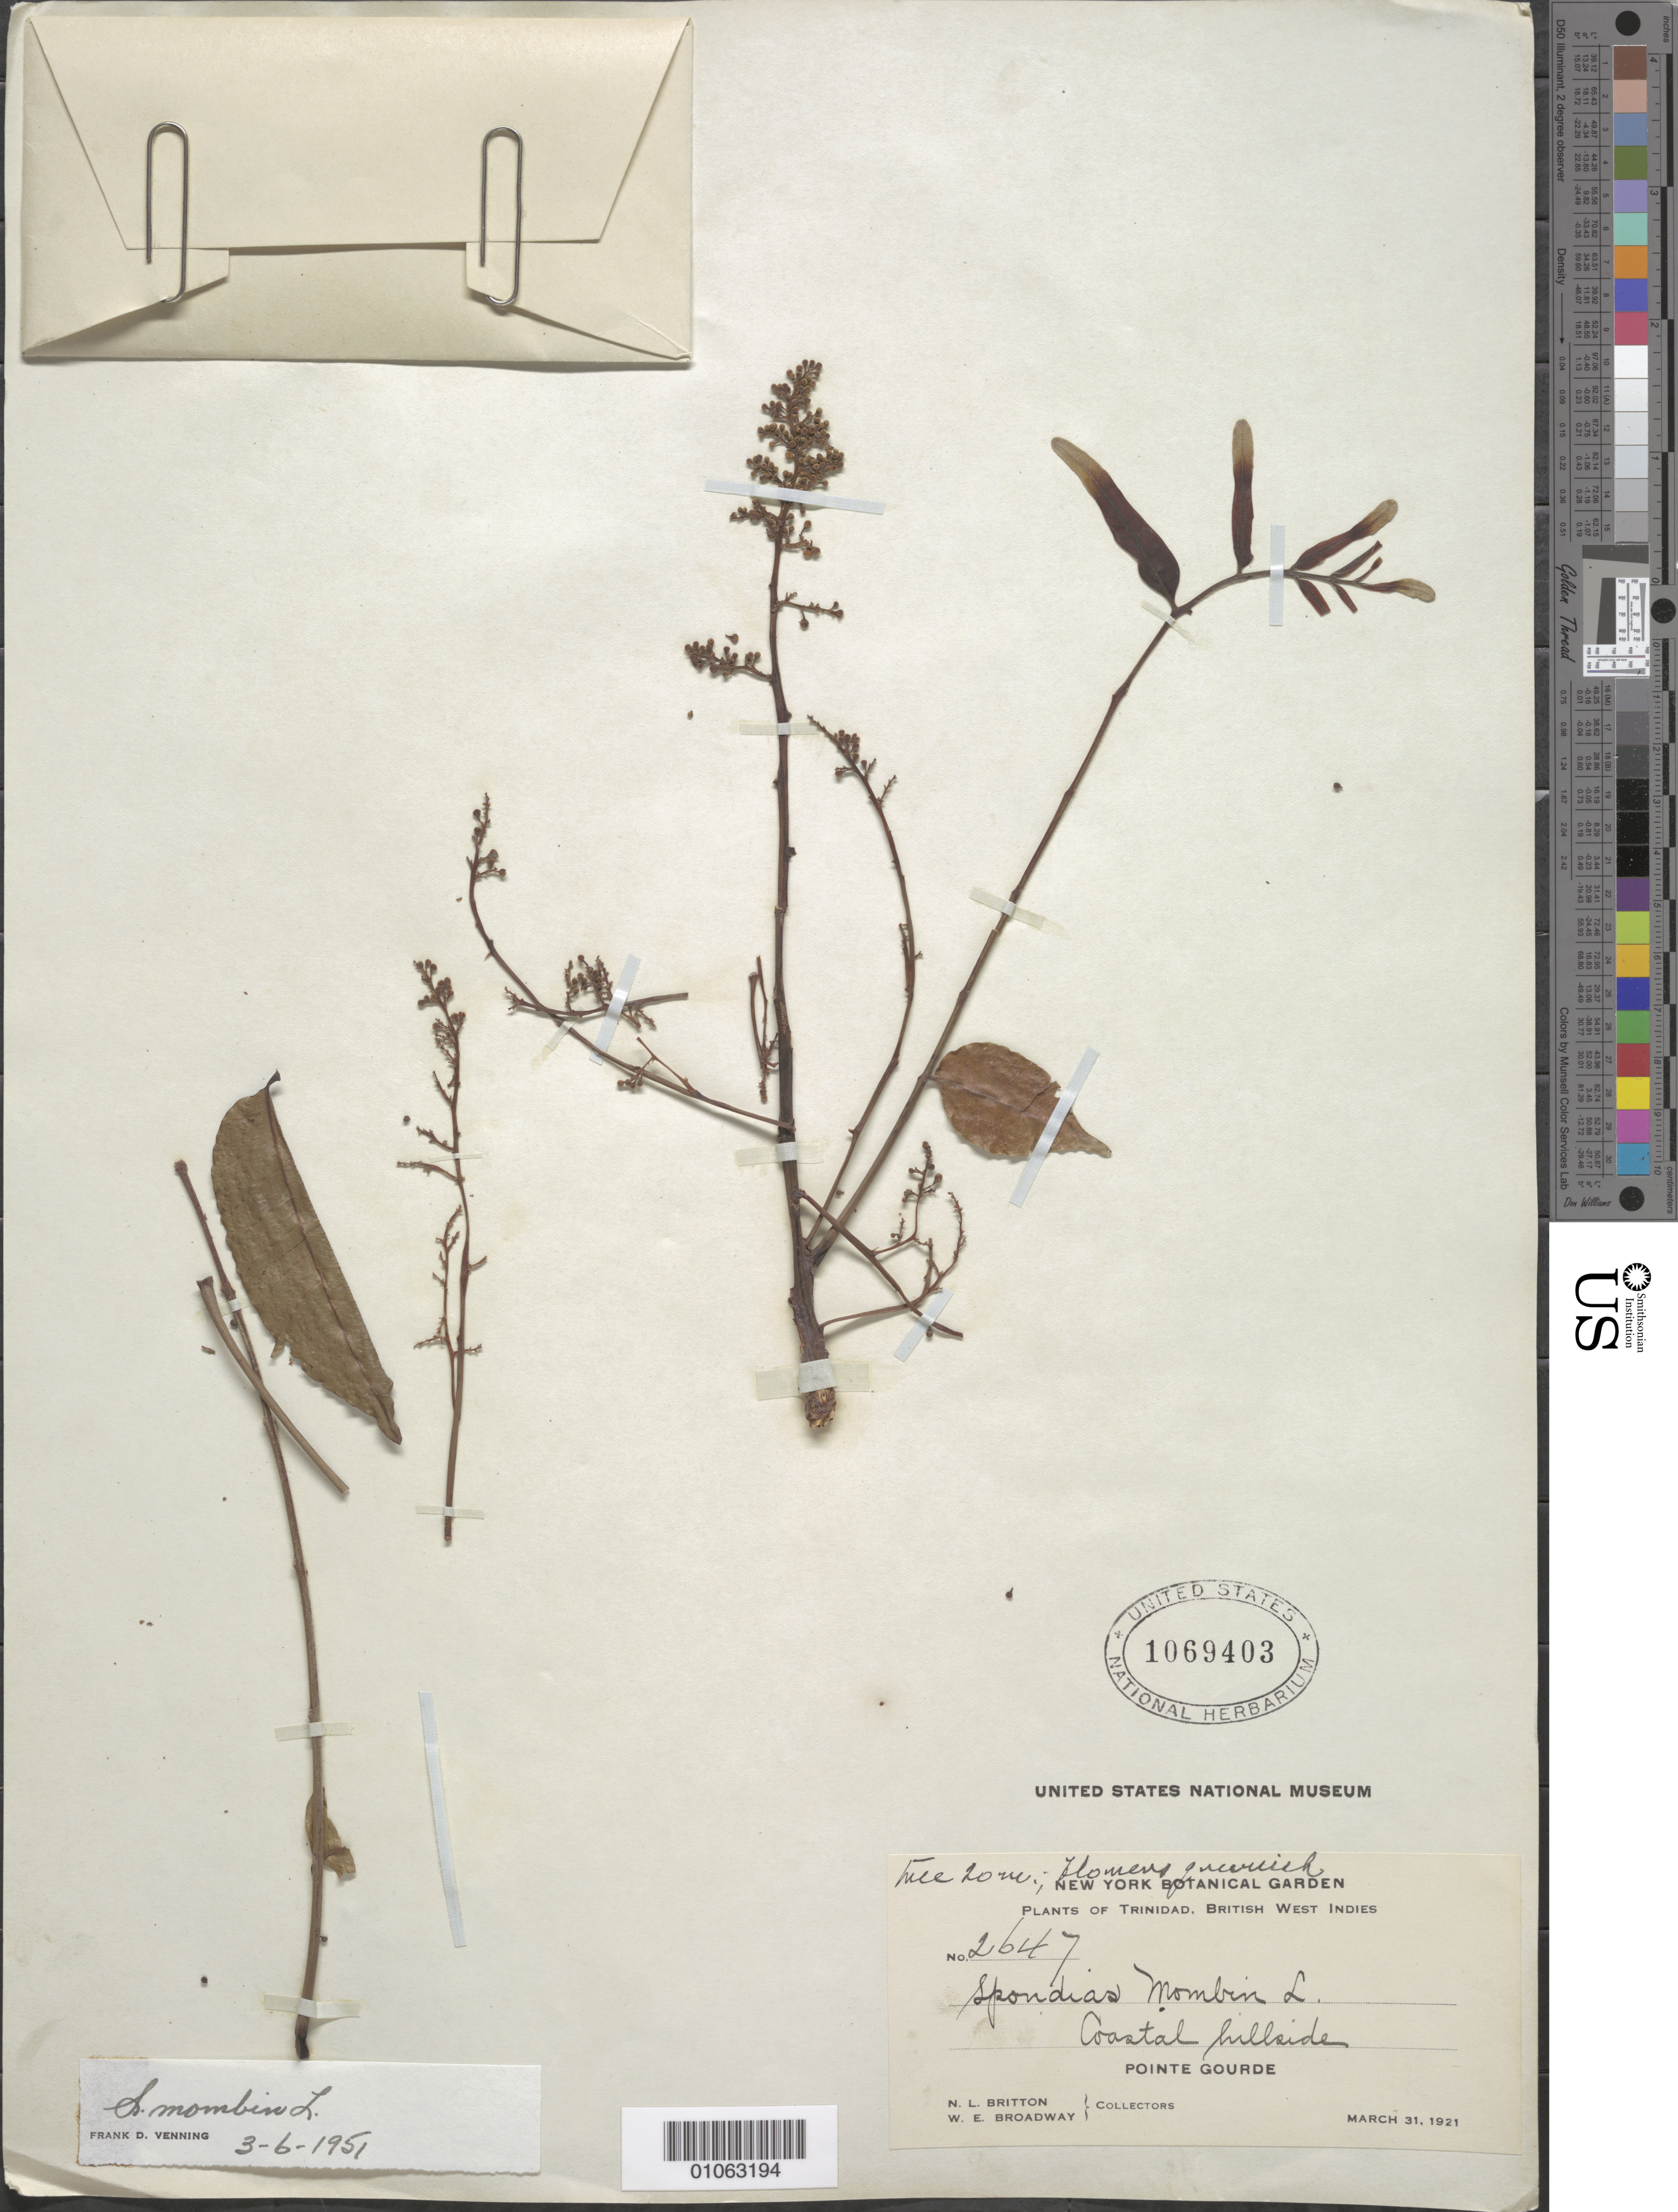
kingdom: Plantae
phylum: Tracheophyta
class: Magnoliopsida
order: Sapindales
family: Anacardiaceae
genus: Spondias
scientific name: Spondias mombin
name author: L.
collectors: N. Britton & W. E. Broadway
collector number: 2647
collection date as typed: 31 Mar 1921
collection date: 1921-03-31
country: Trinidad and Tobago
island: Trinidad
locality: Pointe Gourde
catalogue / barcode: US 1069403